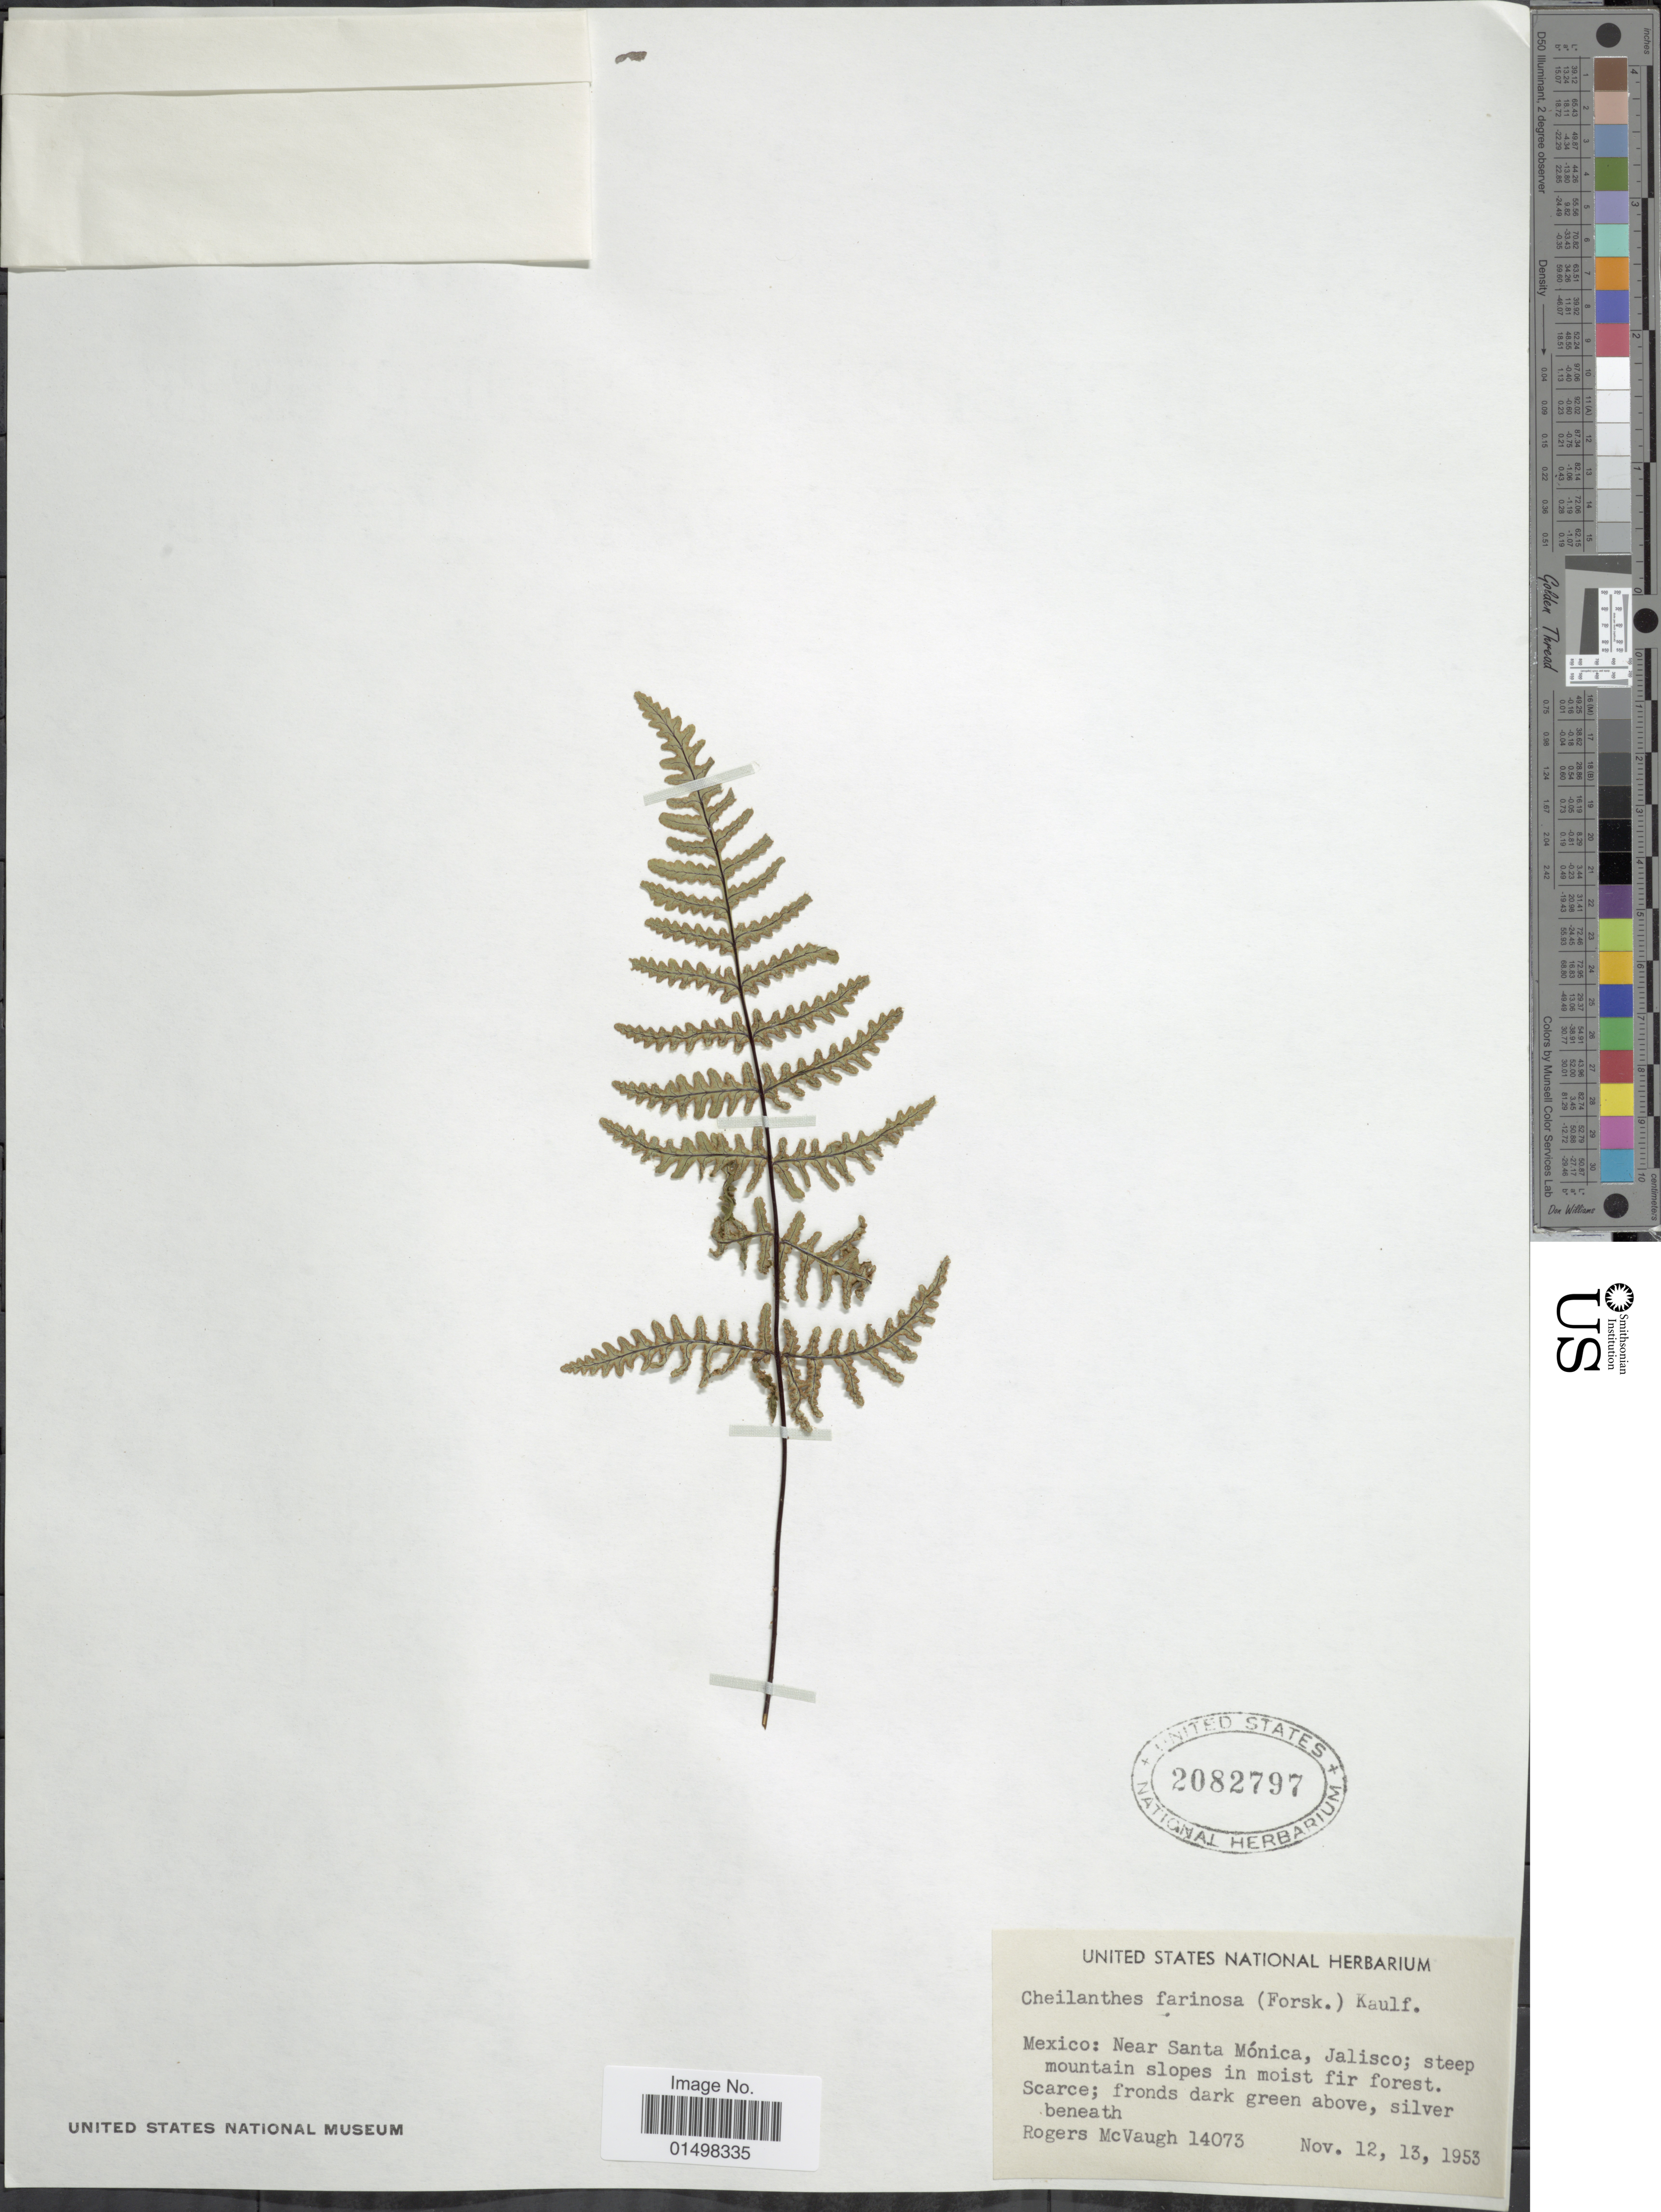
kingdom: Plantae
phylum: Tracheophyta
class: Polypodiopsida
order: Polypodiales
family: Pteridaceae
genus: Aleuritopteris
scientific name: Aleuritopteris farinosa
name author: (Forssk.) Fée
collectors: R. McVaugh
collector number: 14073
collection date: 1953-11-12/1953-11-13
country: Mexico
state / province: Jalisco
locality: Near Santa Monica.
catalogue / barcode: US 2082797